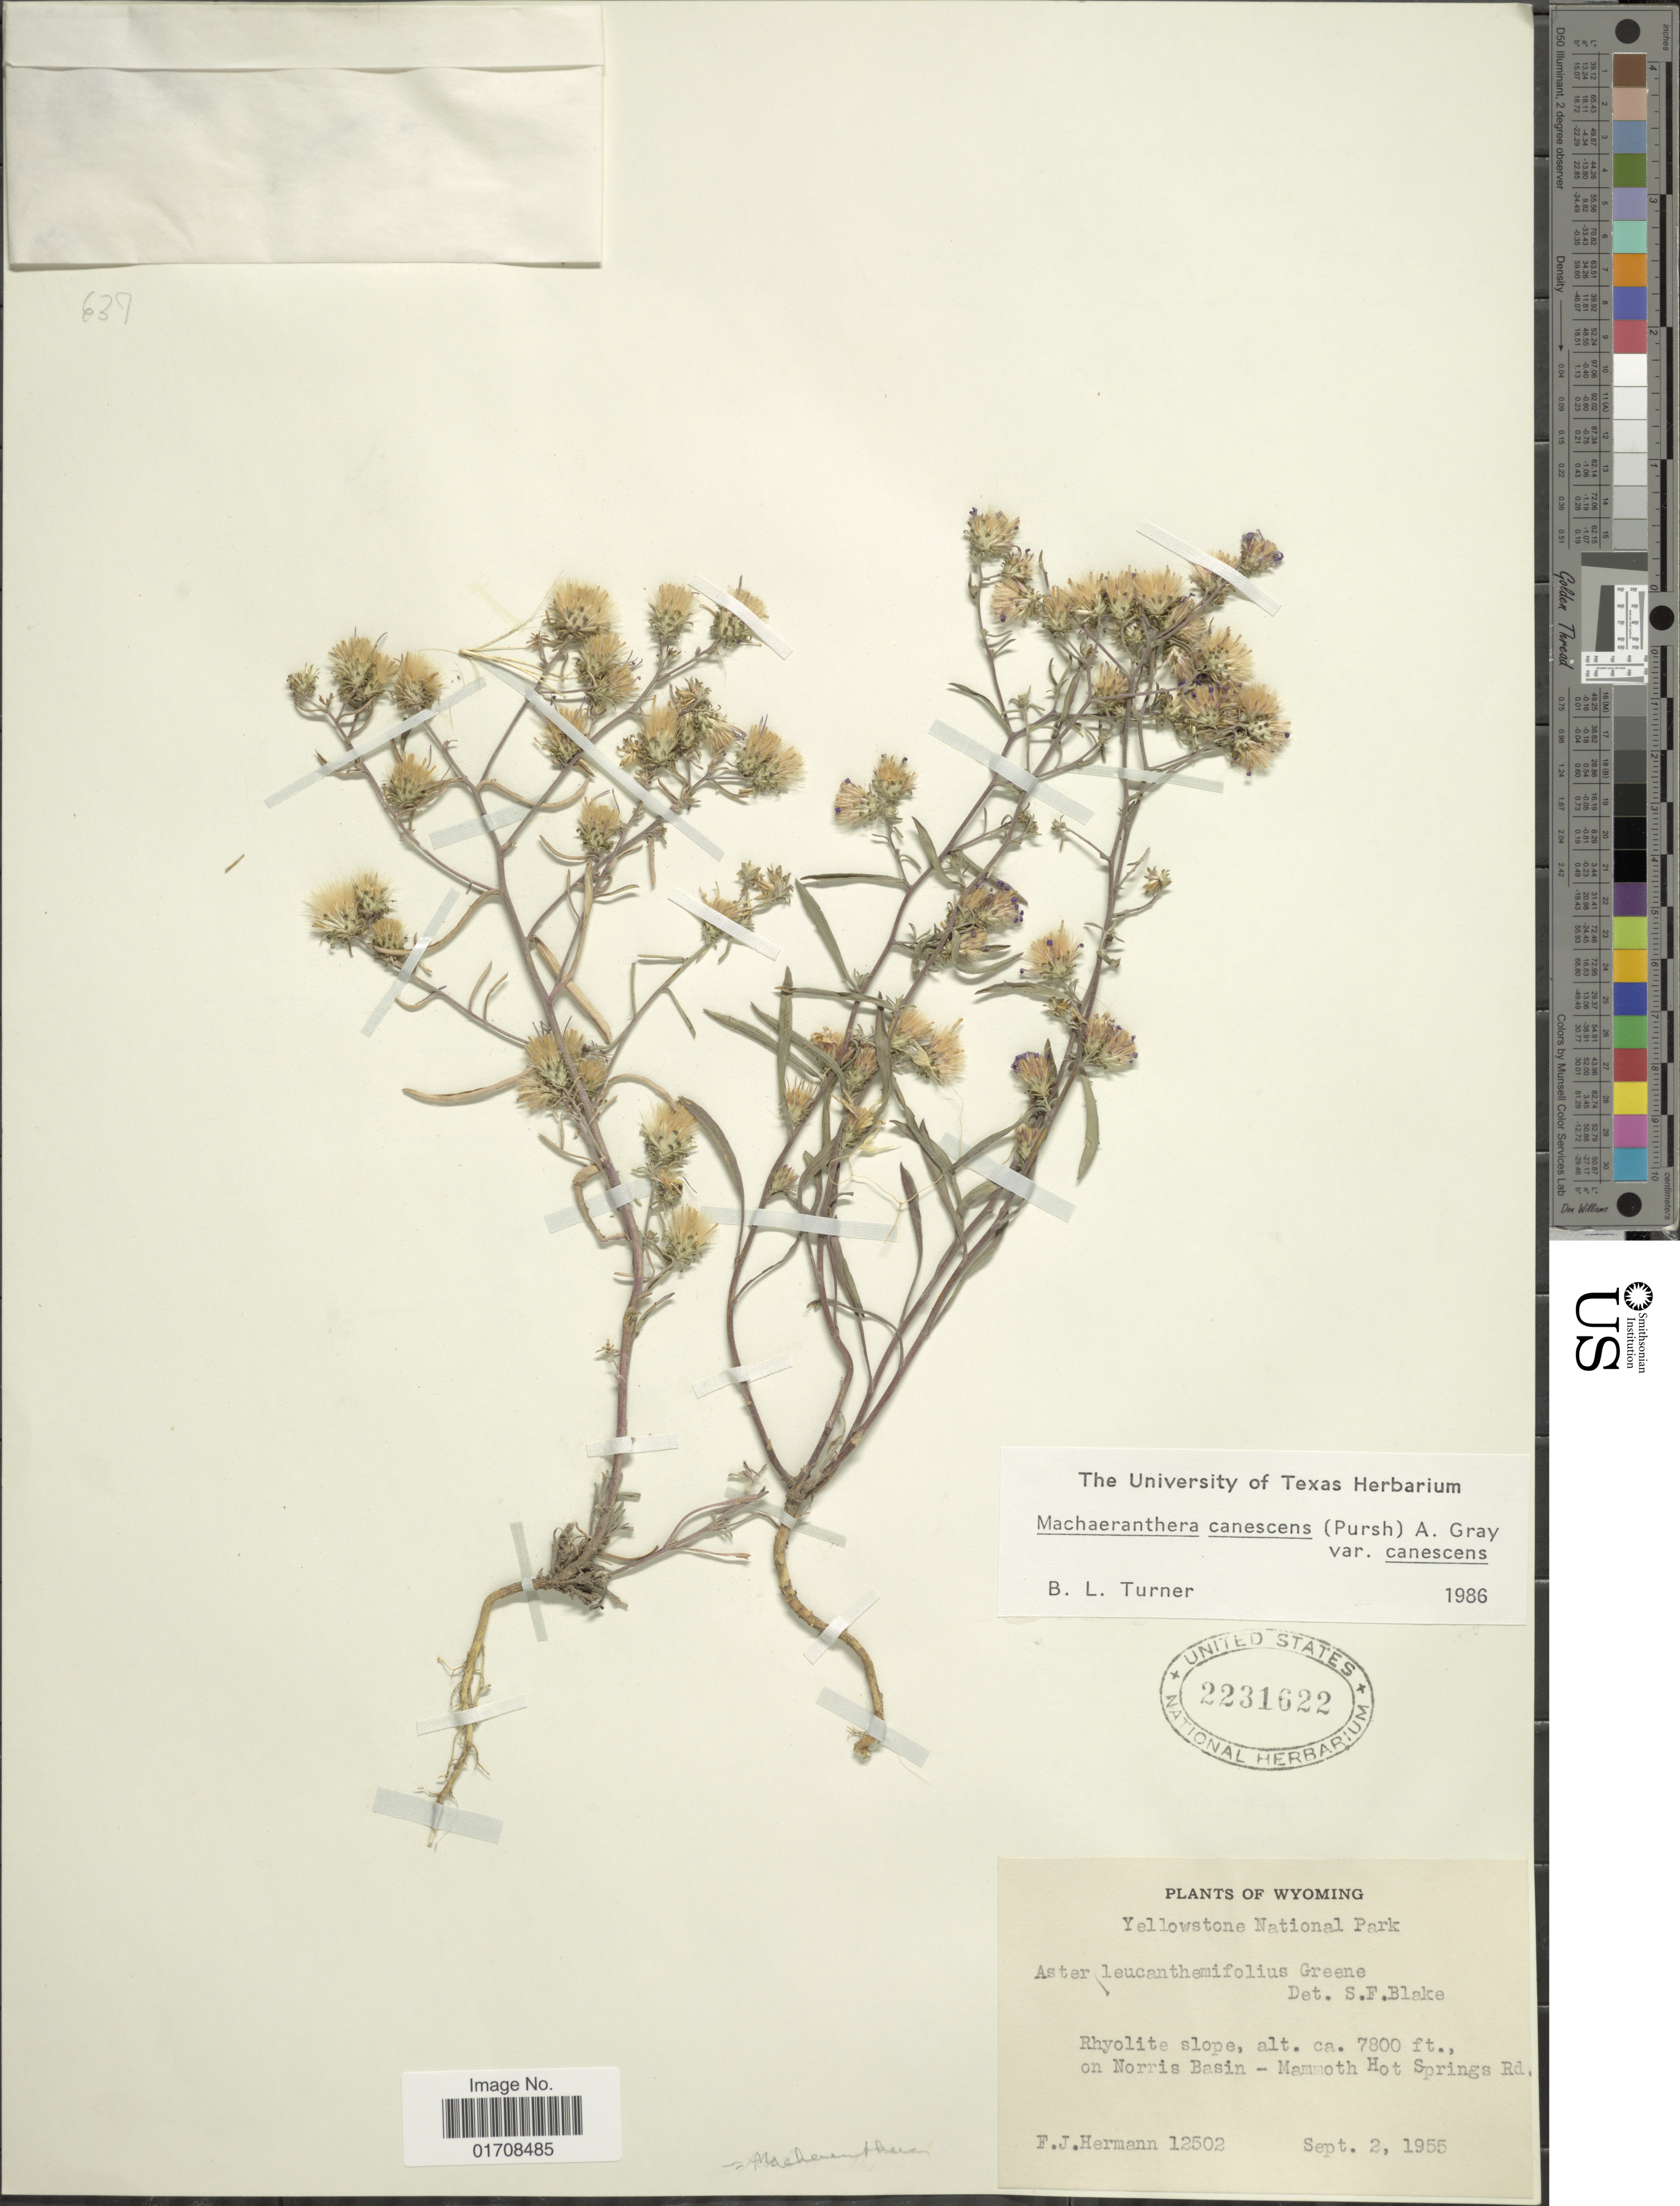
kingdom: Plantae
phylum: Tracheophyta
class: Magnoliopsida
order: Asterales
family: Asteraceae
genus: Machaeranthera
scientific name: Machaeranthera canescens var. canescens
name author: (Pursh) A. Gray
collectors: F. J. Hermann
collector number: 12502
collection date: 1955-09-02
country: United States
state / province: Wyoming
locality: Yellowstone National Park, Rhyolite slope, on Norris Basin, Mammoth Hot Springs Rd.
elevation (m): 2377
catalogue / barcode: US 2231622